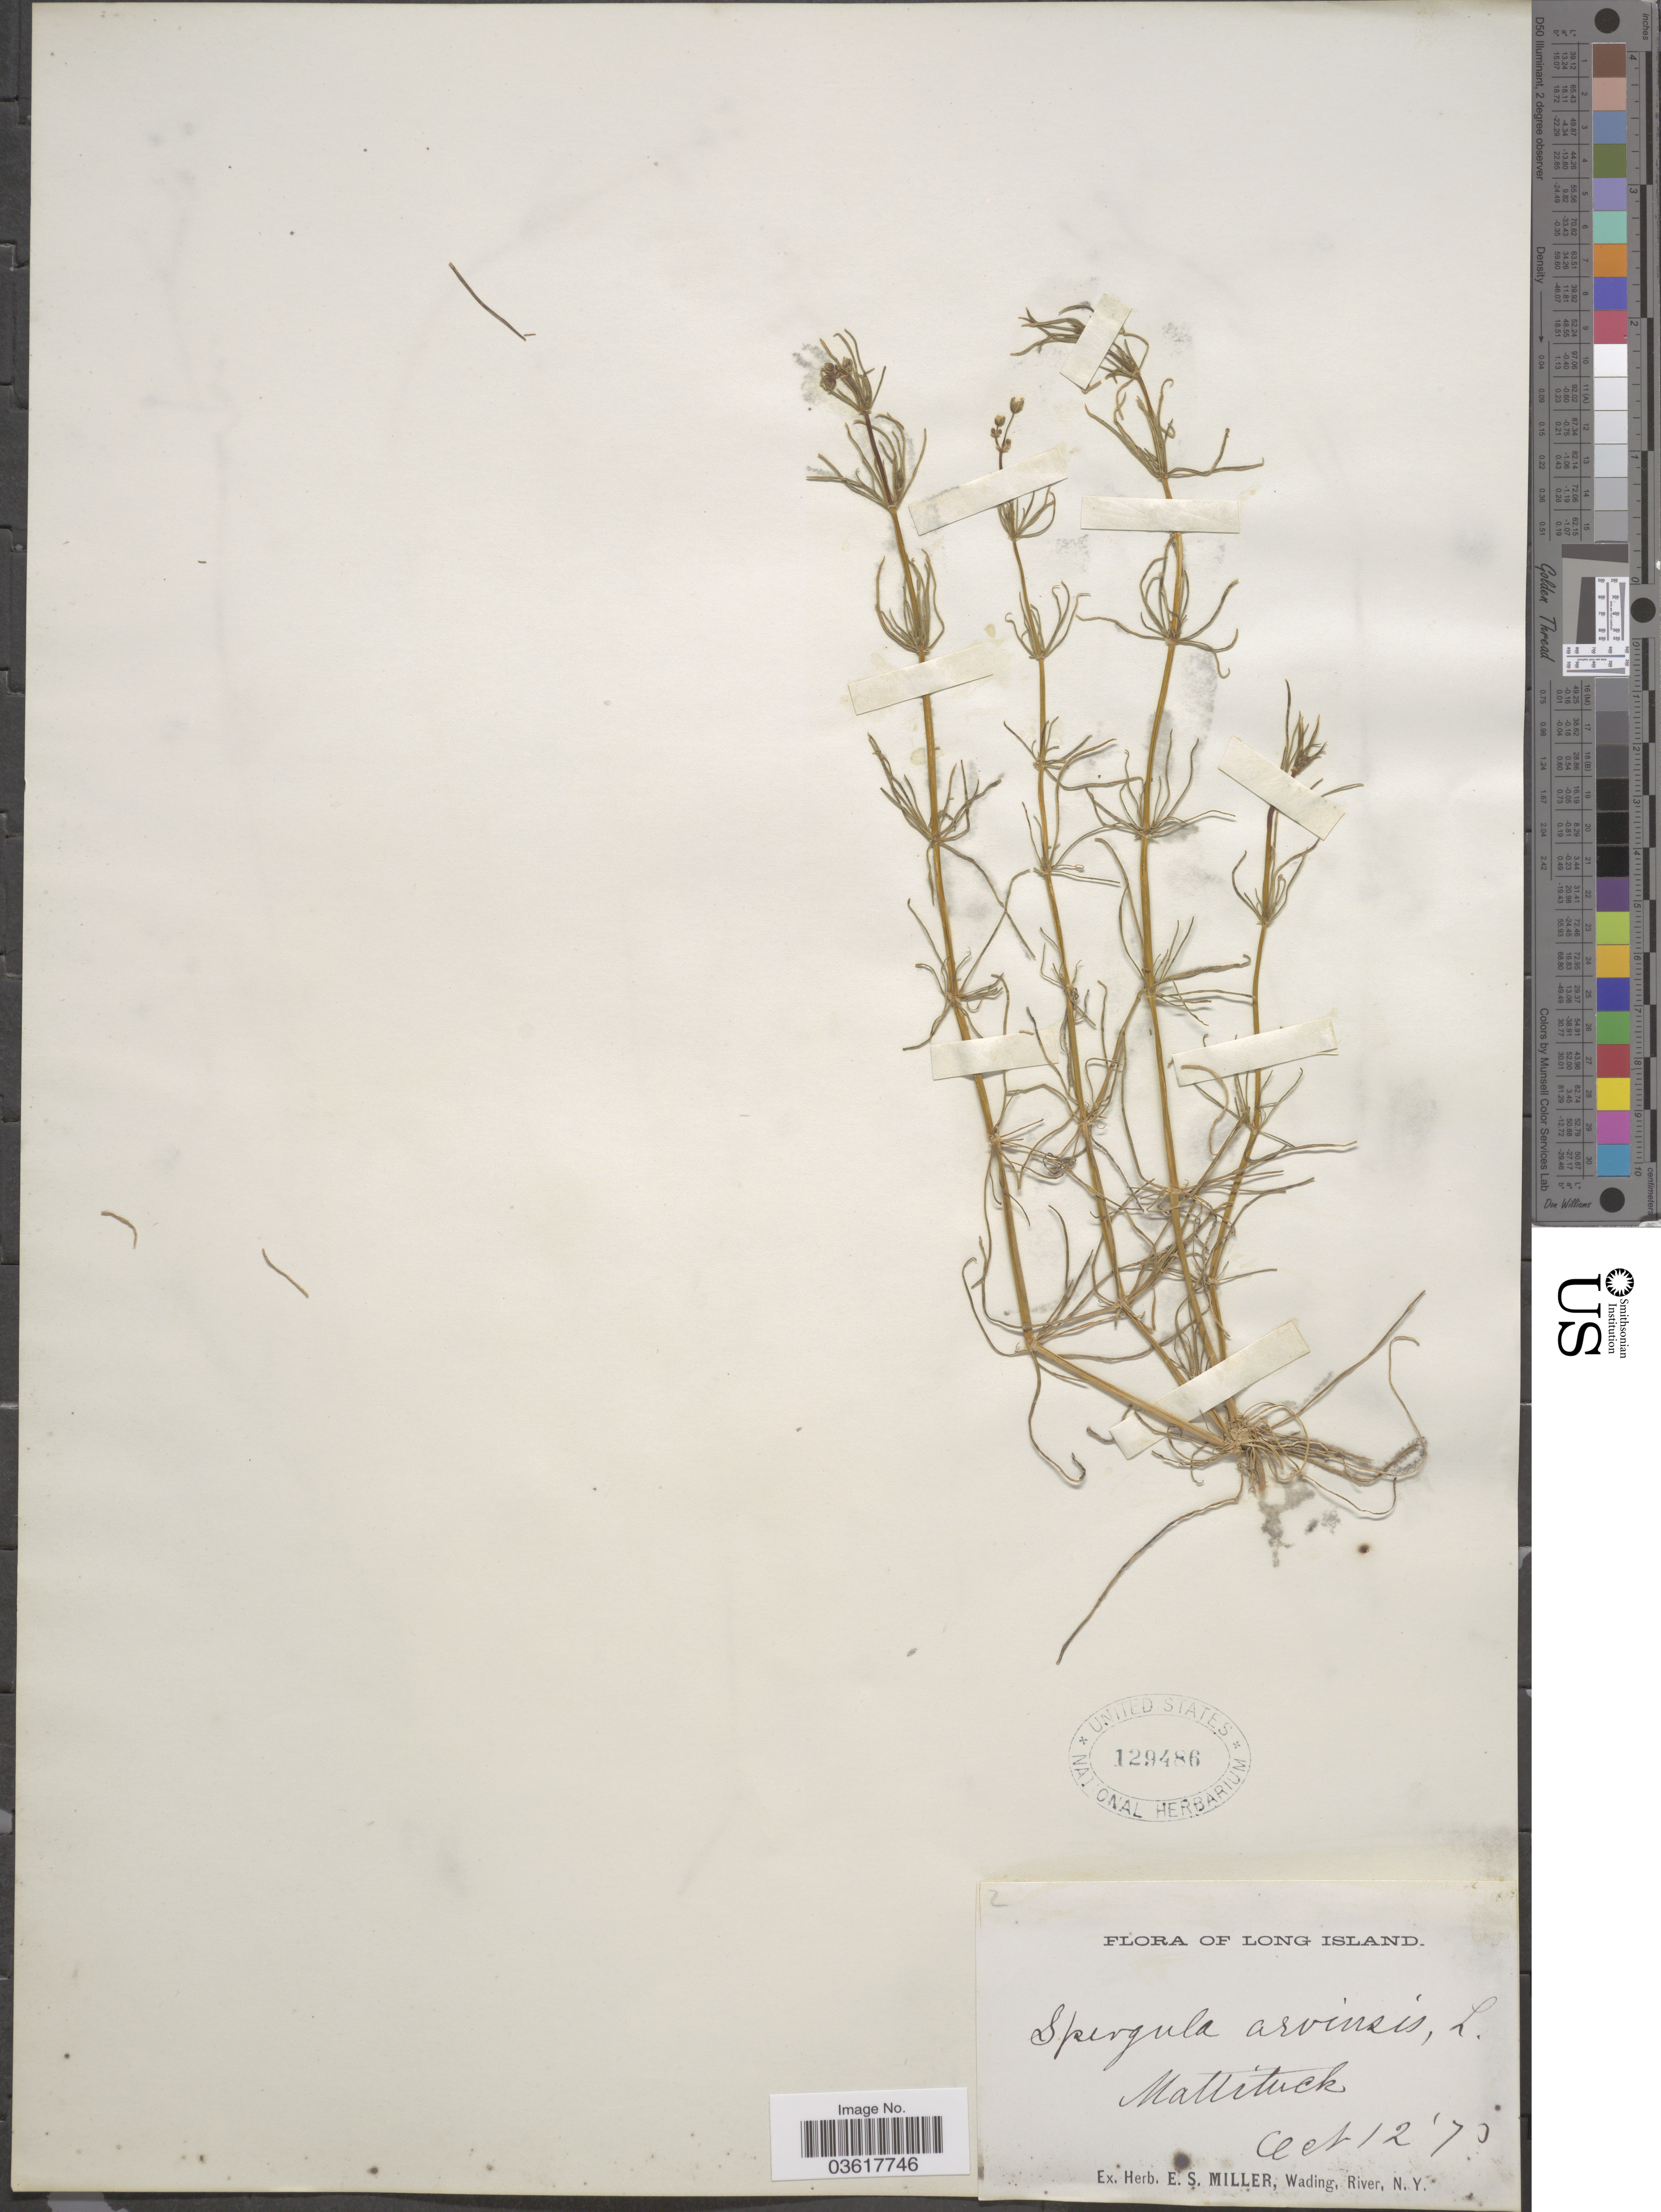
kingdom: Plantae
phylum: Tracheophyta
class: Magnoliopsida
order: Caryophyllales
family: Caryophyllaceae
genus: Spergula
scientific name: Spergula arvensis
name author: L.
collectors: ex herb. E. S. Miller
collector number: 2*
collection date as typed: Transcribed d/m/y: 12/10/73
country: United States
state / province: New York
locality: Long Island. Mattituck.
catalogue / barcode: US 129486